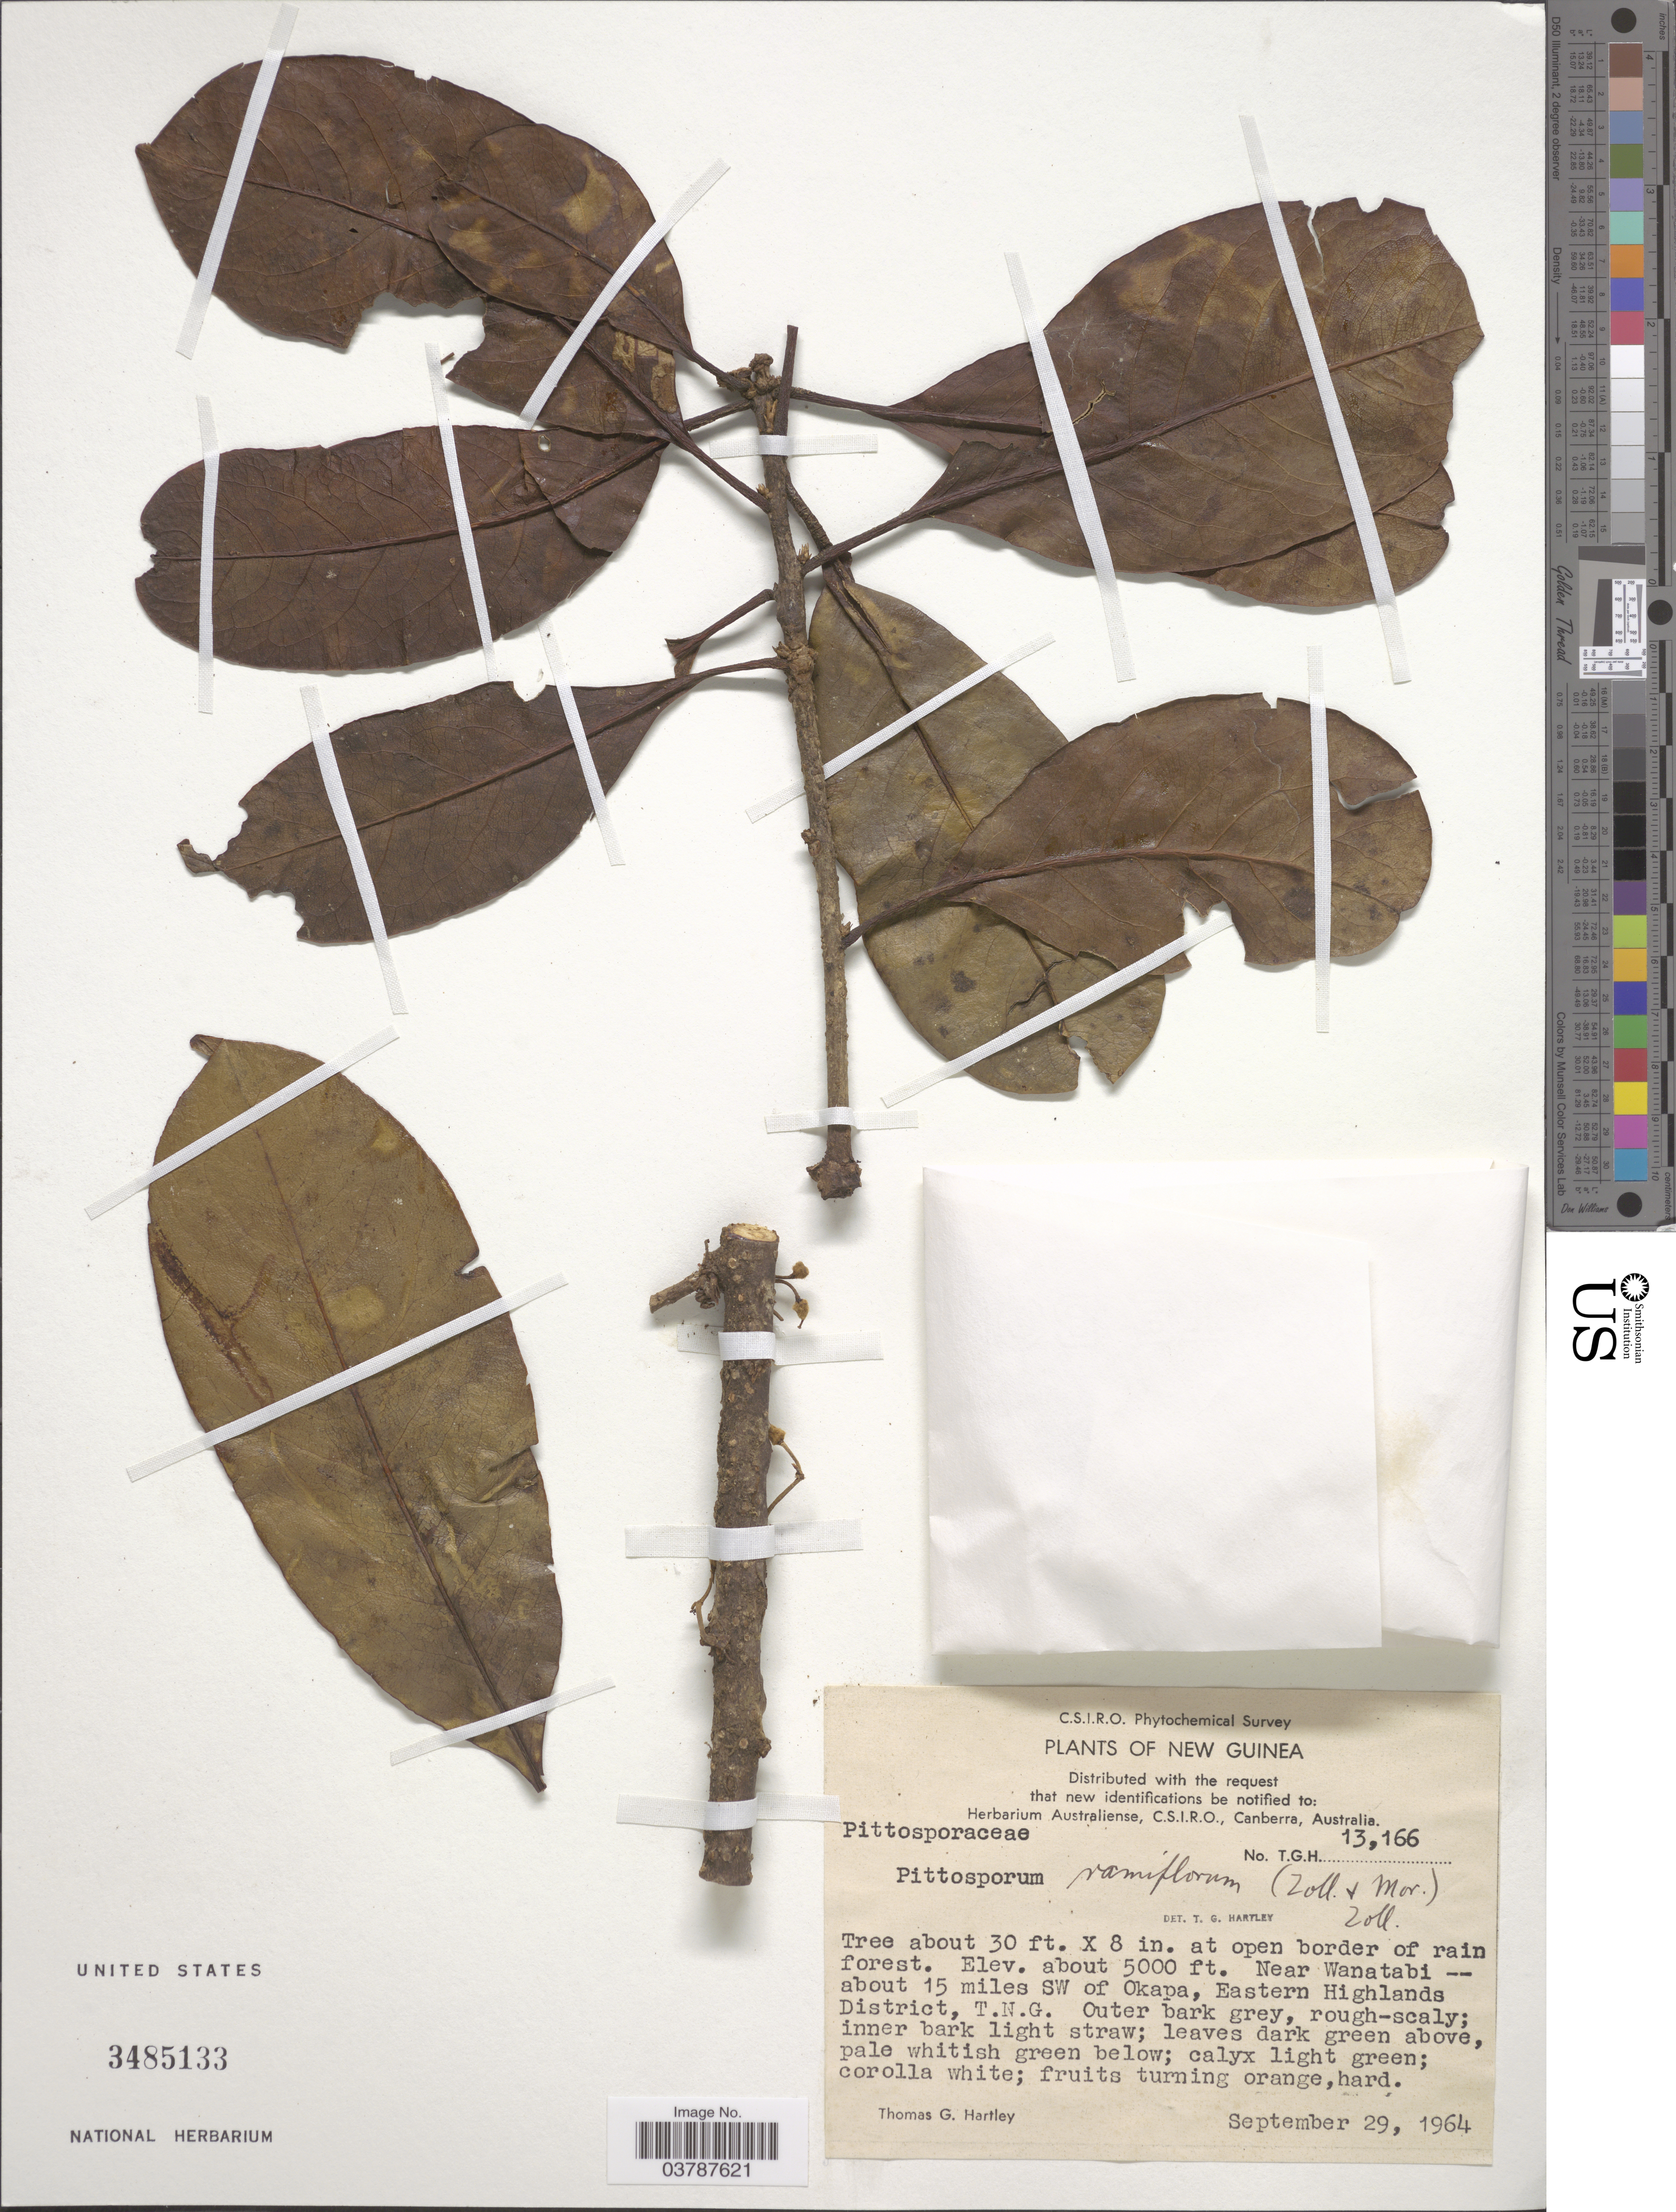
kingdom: Plantae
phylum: Tracheophyta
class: Magnoliopsida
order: Apiales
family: Pittosporaceae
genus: Pittosporum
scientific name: Pittosporum ramiflorum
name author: (Zoll. & Mor.) Zoll.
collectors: T. G. Hartley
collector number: TGH13166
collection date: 1964-09-29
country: Papua New Guinea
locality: New Guinea. Near Wanatabi -- about 15 miles SW of Okapa, Eastern Highlands District, T.N.G.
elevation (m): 1524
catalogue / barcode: US 3485133